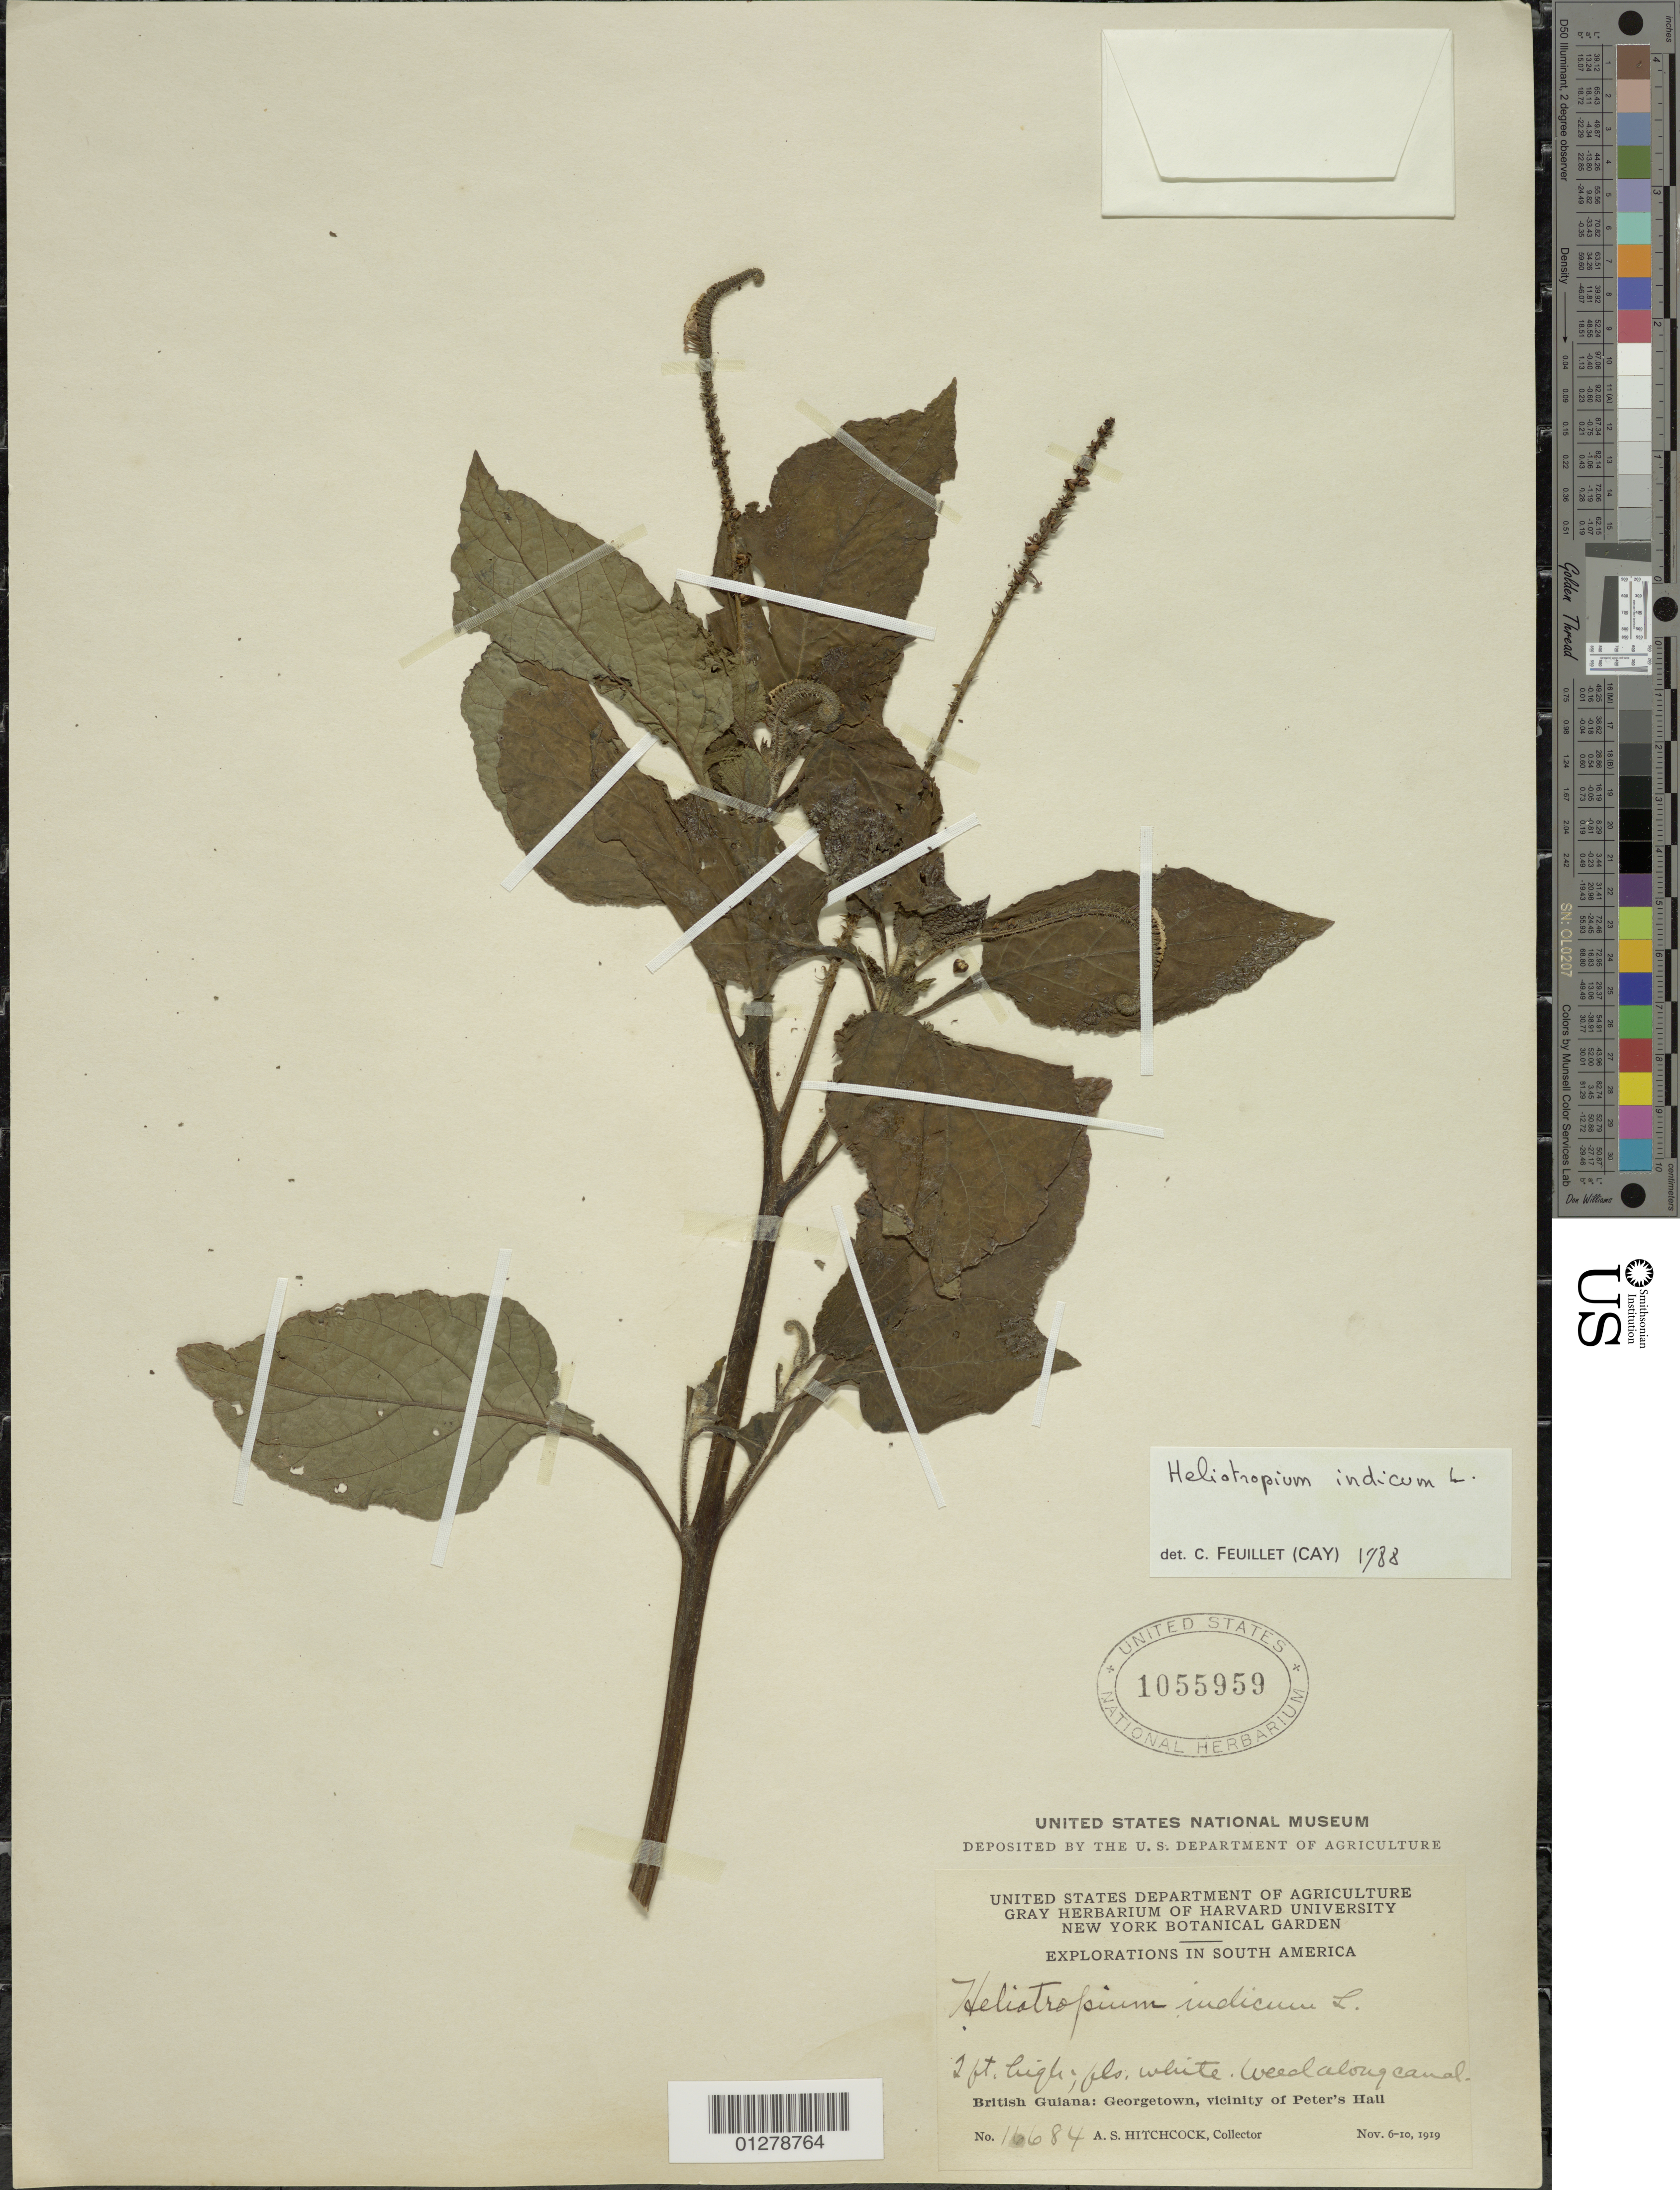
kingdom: Plantae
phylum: Tracheophyta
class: Magnoliopsida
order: Boraginales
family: Heliotropiaceae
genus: Heliotropium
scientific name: Heliotropium indicum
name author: L.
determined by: Feuillet, C.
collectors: A. S. Hitchcock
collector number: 16684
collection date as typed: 06 Nov 1919 to 10 Nov 1919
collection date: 1919-11-06/1919-11-10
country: Guyana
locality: Georgetown, vicinity of peter's hall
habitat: weed along canal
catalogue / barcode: US 1055959